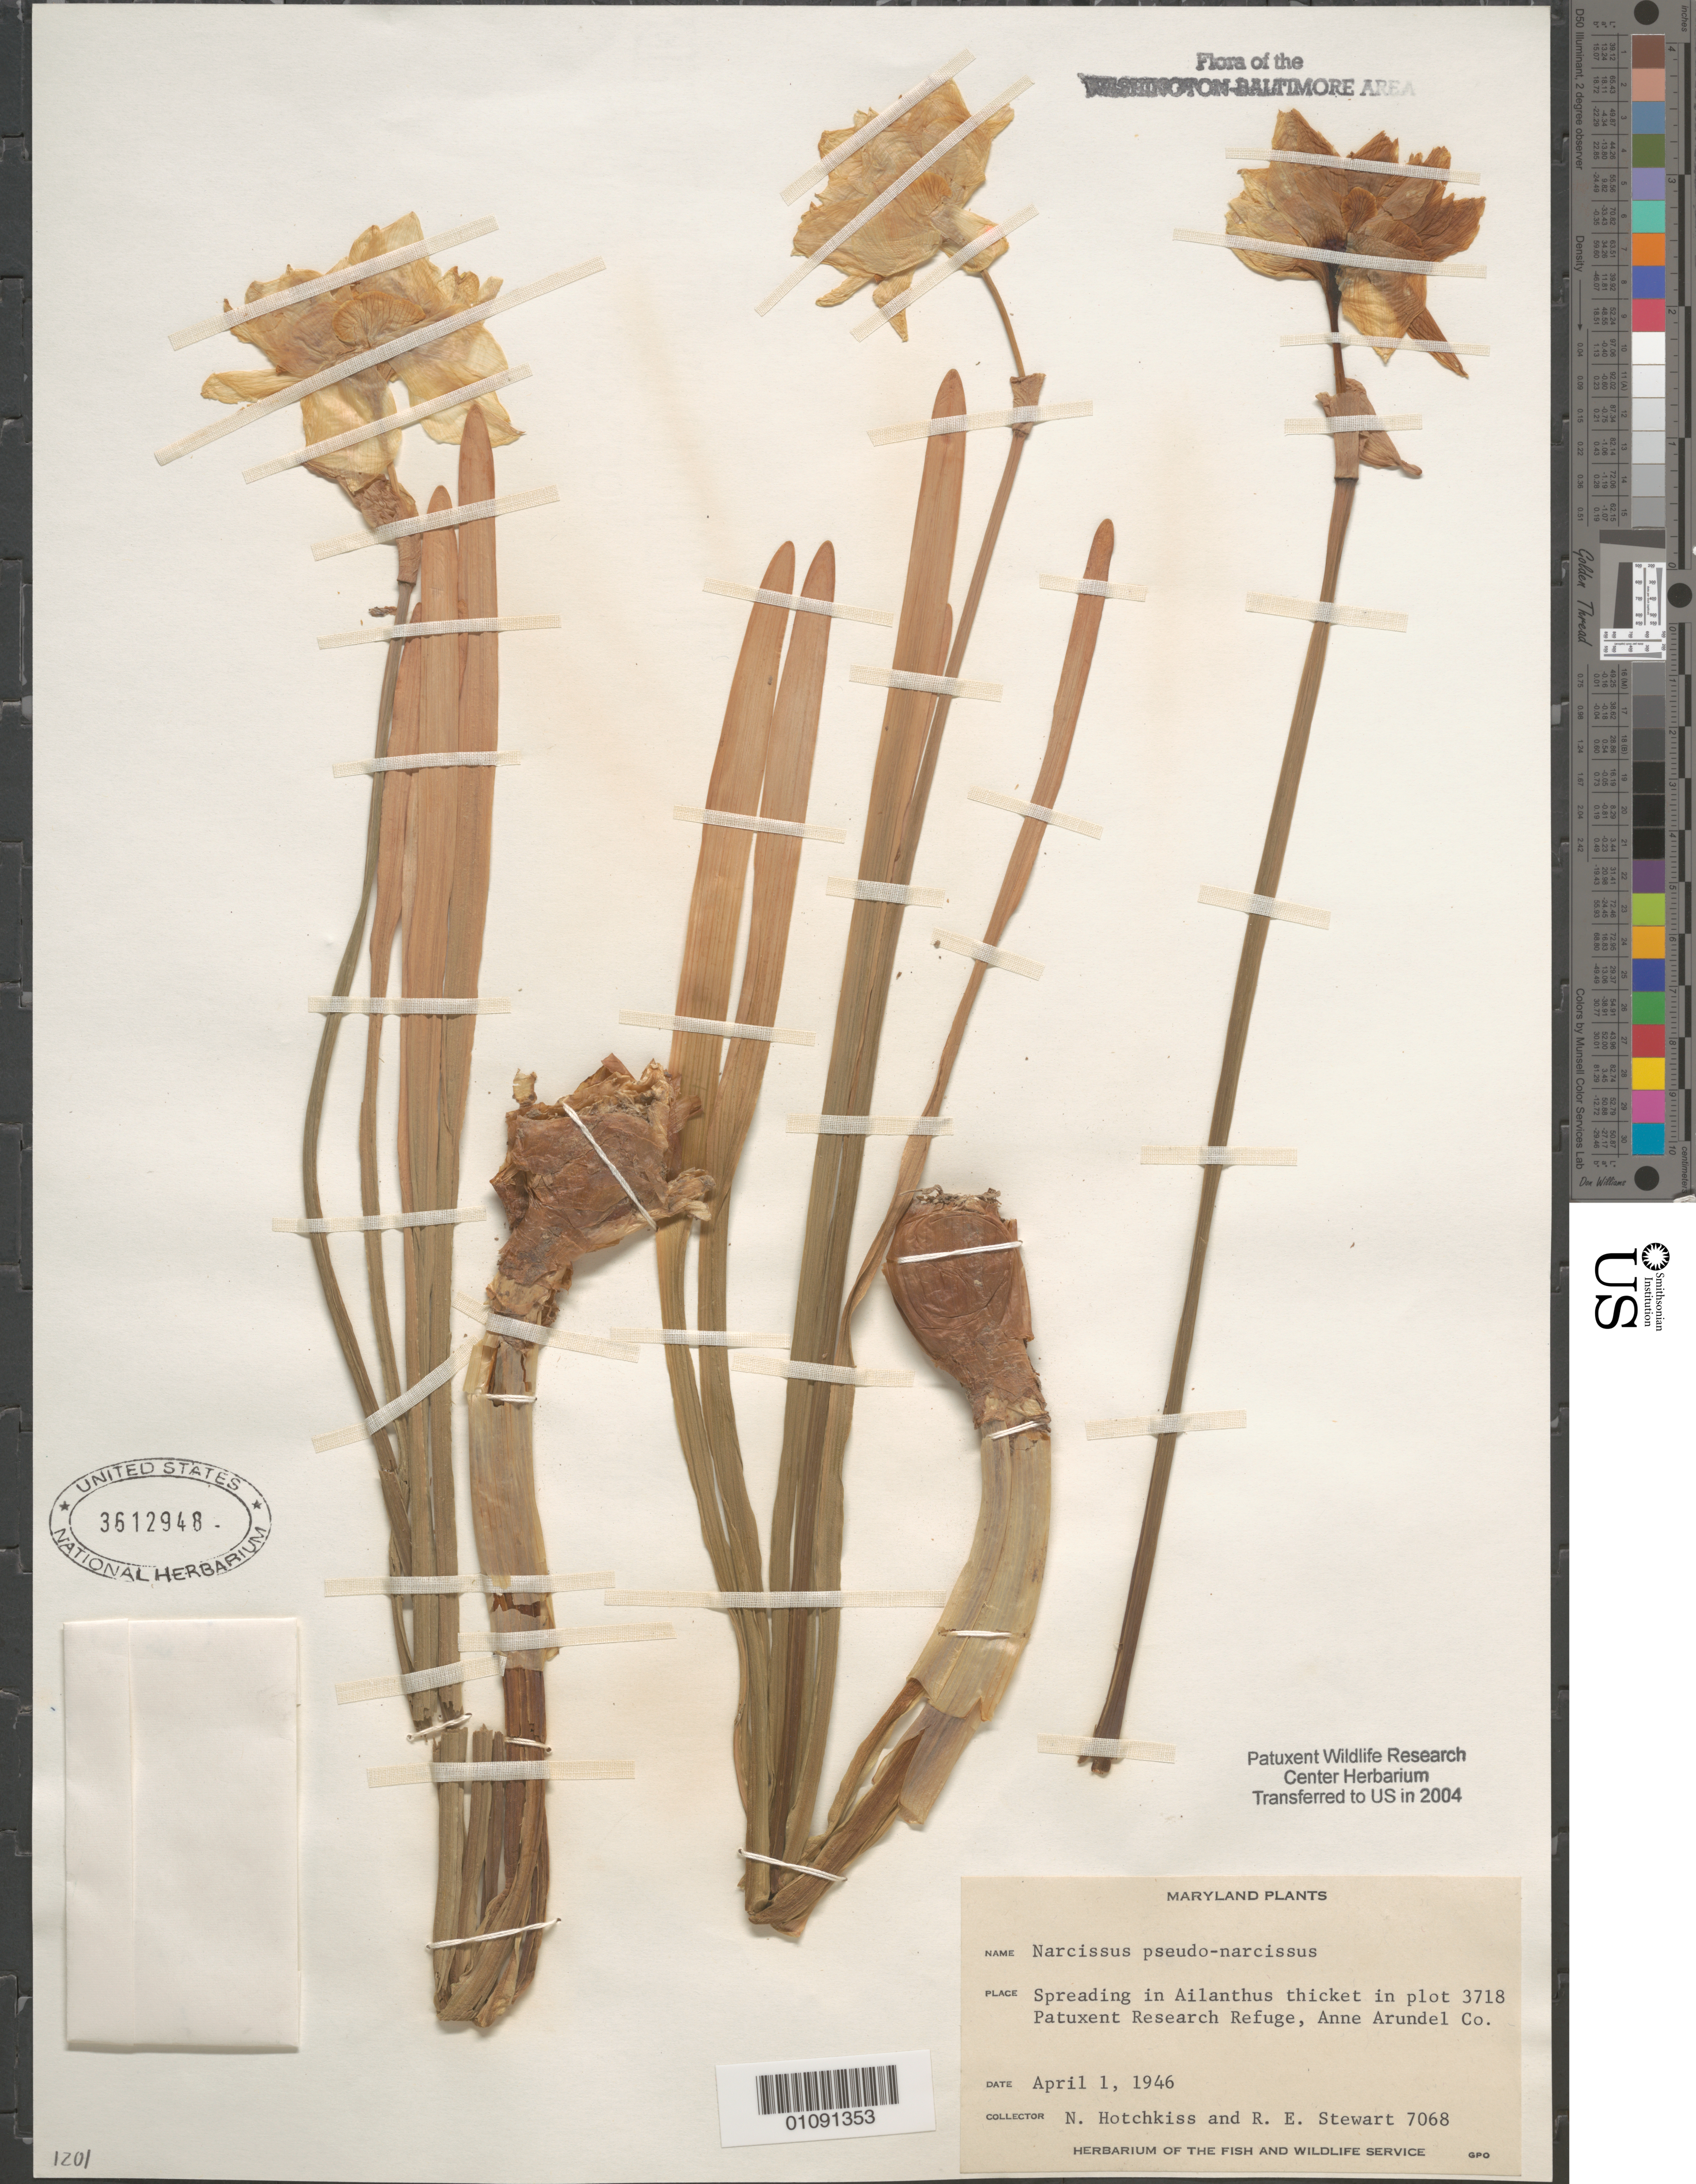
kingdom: Plantae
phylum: Tracheophyta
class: Liliopsida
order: Asparagales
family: Amaryllidaceae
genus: Narcissus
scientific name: Narcissus pseudonarcissus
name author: L.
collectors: N. Hotchkiss & R. Stewart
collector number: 7068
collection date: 1946-04-01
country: United States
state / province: Maryland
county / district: Anne Arundel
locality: Patuxent Wildlife Refuge, plot 3718.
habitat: Spreading in Ailanthus thicket.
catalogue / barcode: US 3612948